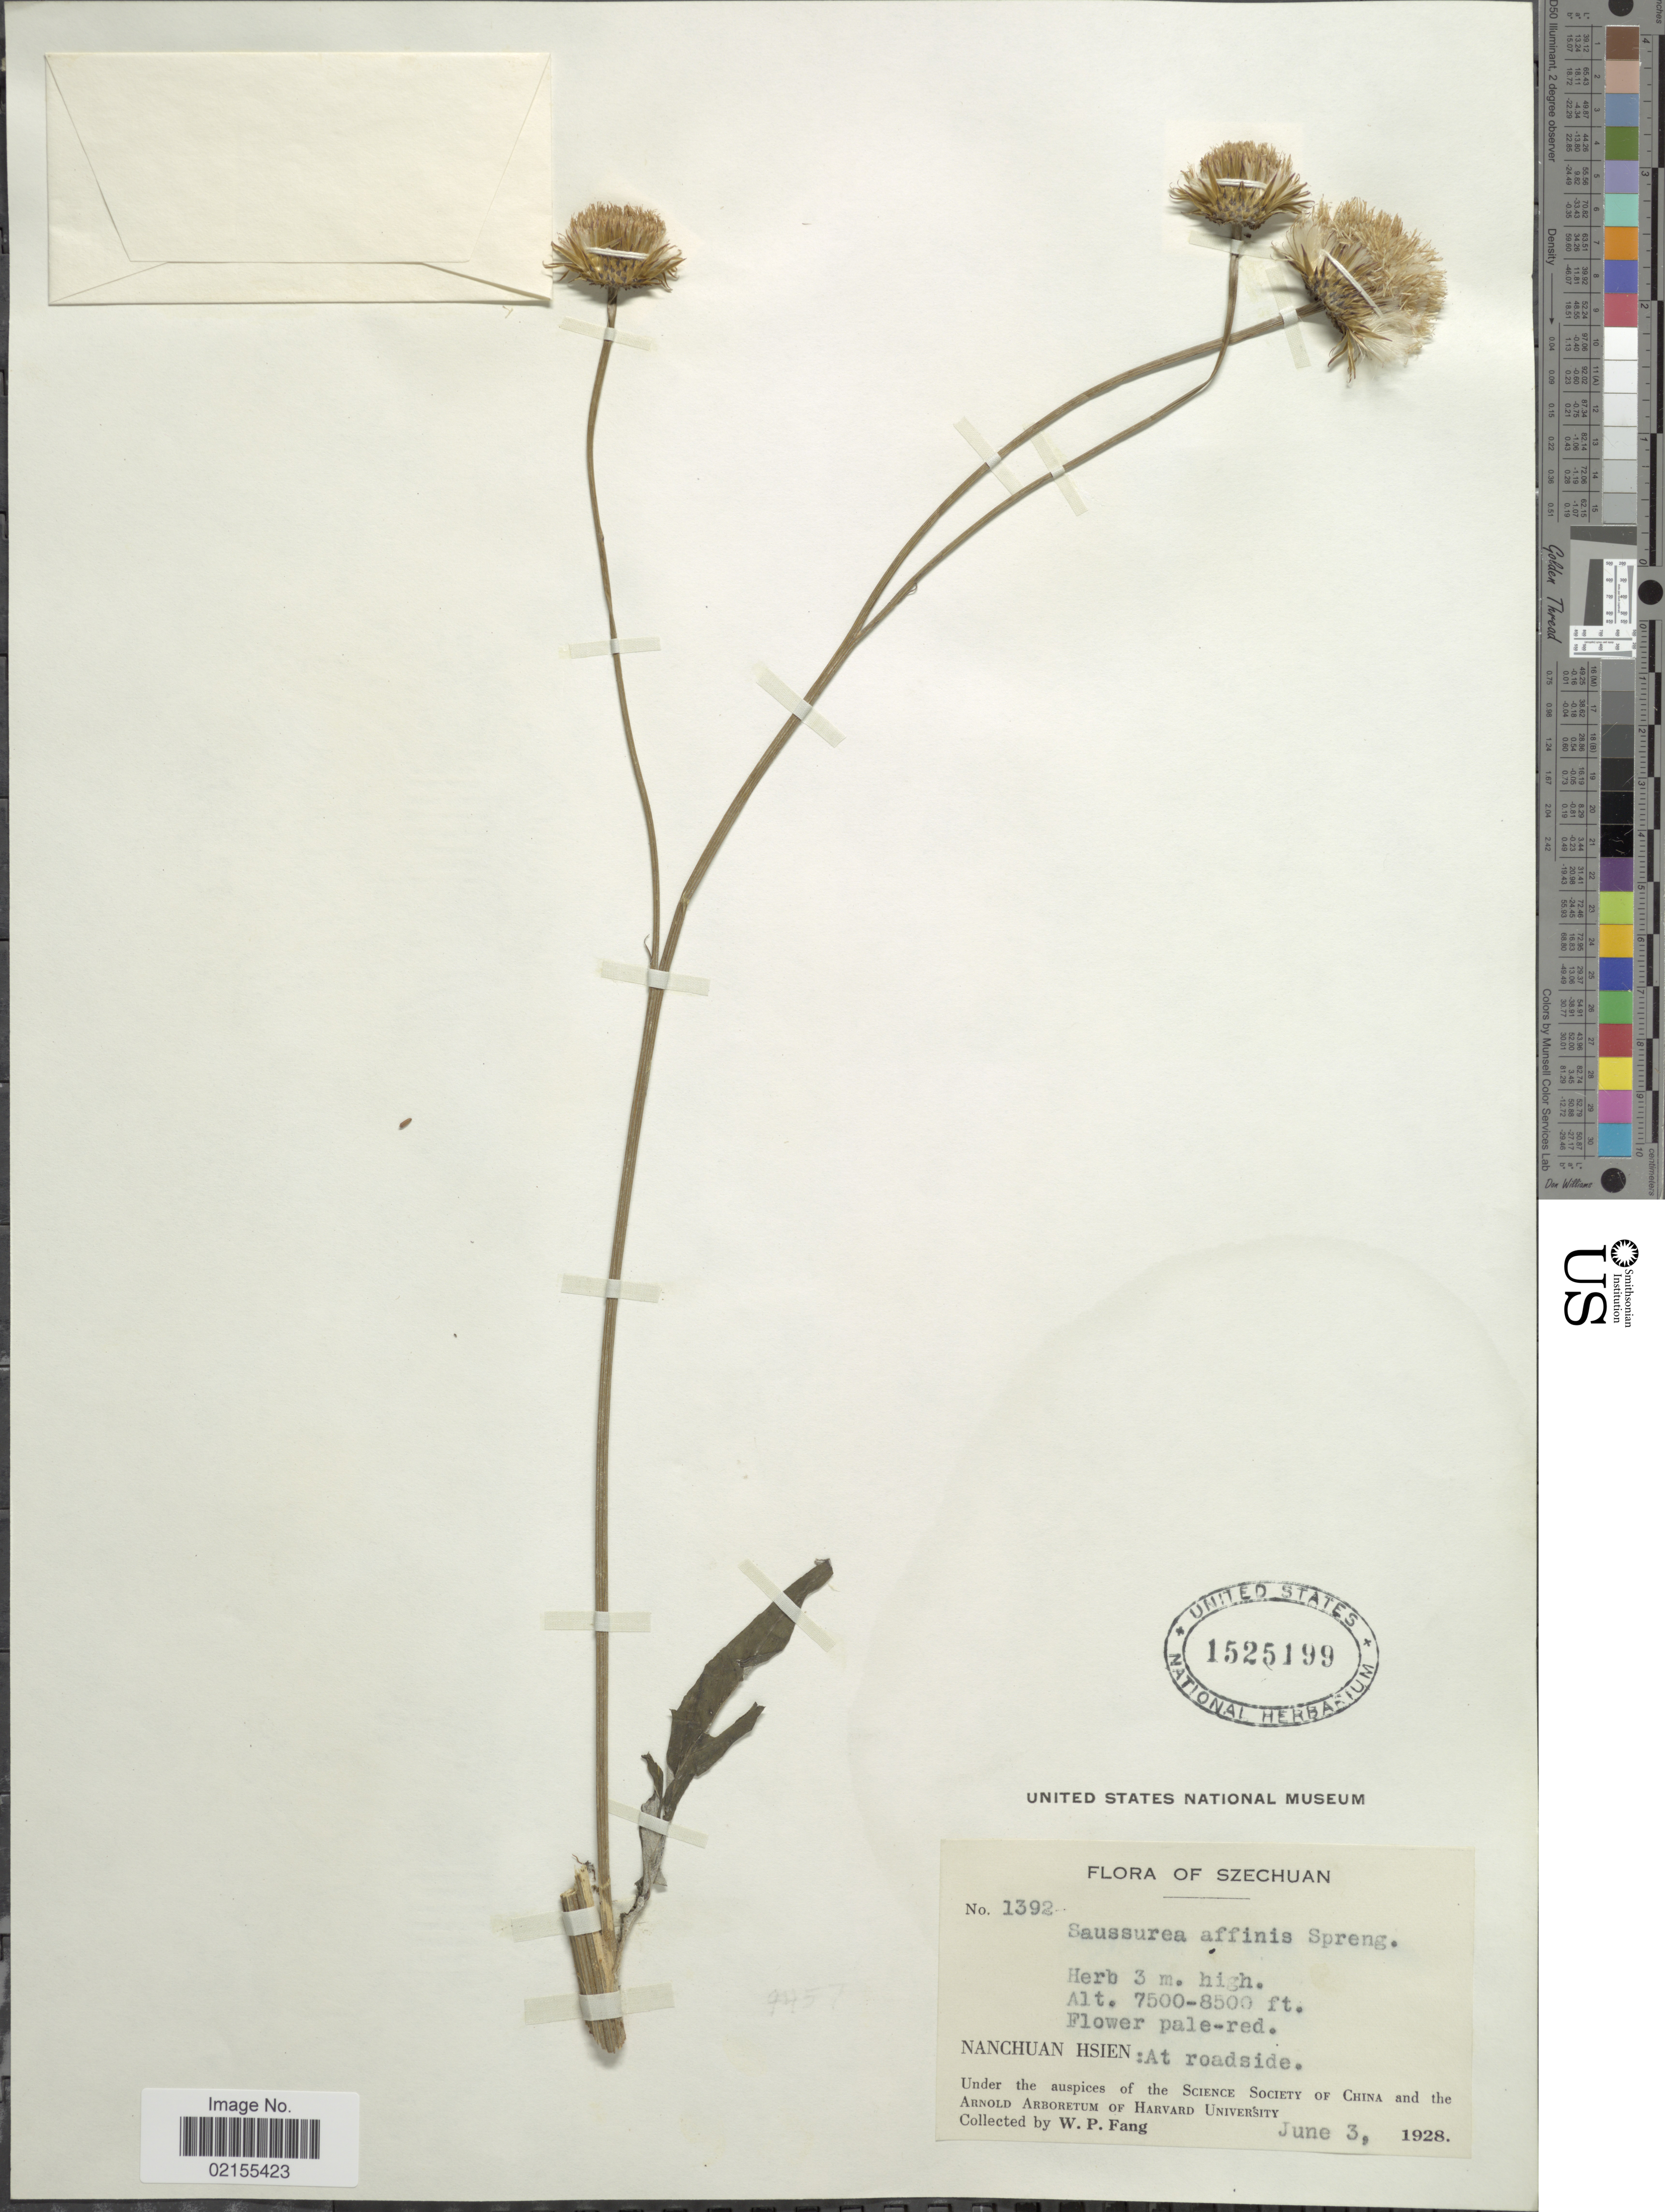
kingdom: Plantae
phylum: Tracheophyta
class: Magnoliopsida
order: Asterales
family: Asteraceae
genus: Hemistepta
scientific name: Hemistepta lyrata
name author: Bunge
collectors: W. P. Fang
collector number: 1392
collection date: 1928-06-03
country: China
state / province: Sichuan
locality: Szechuan, Nanchuan Hsien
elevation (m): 2286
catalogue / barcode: US 1525199